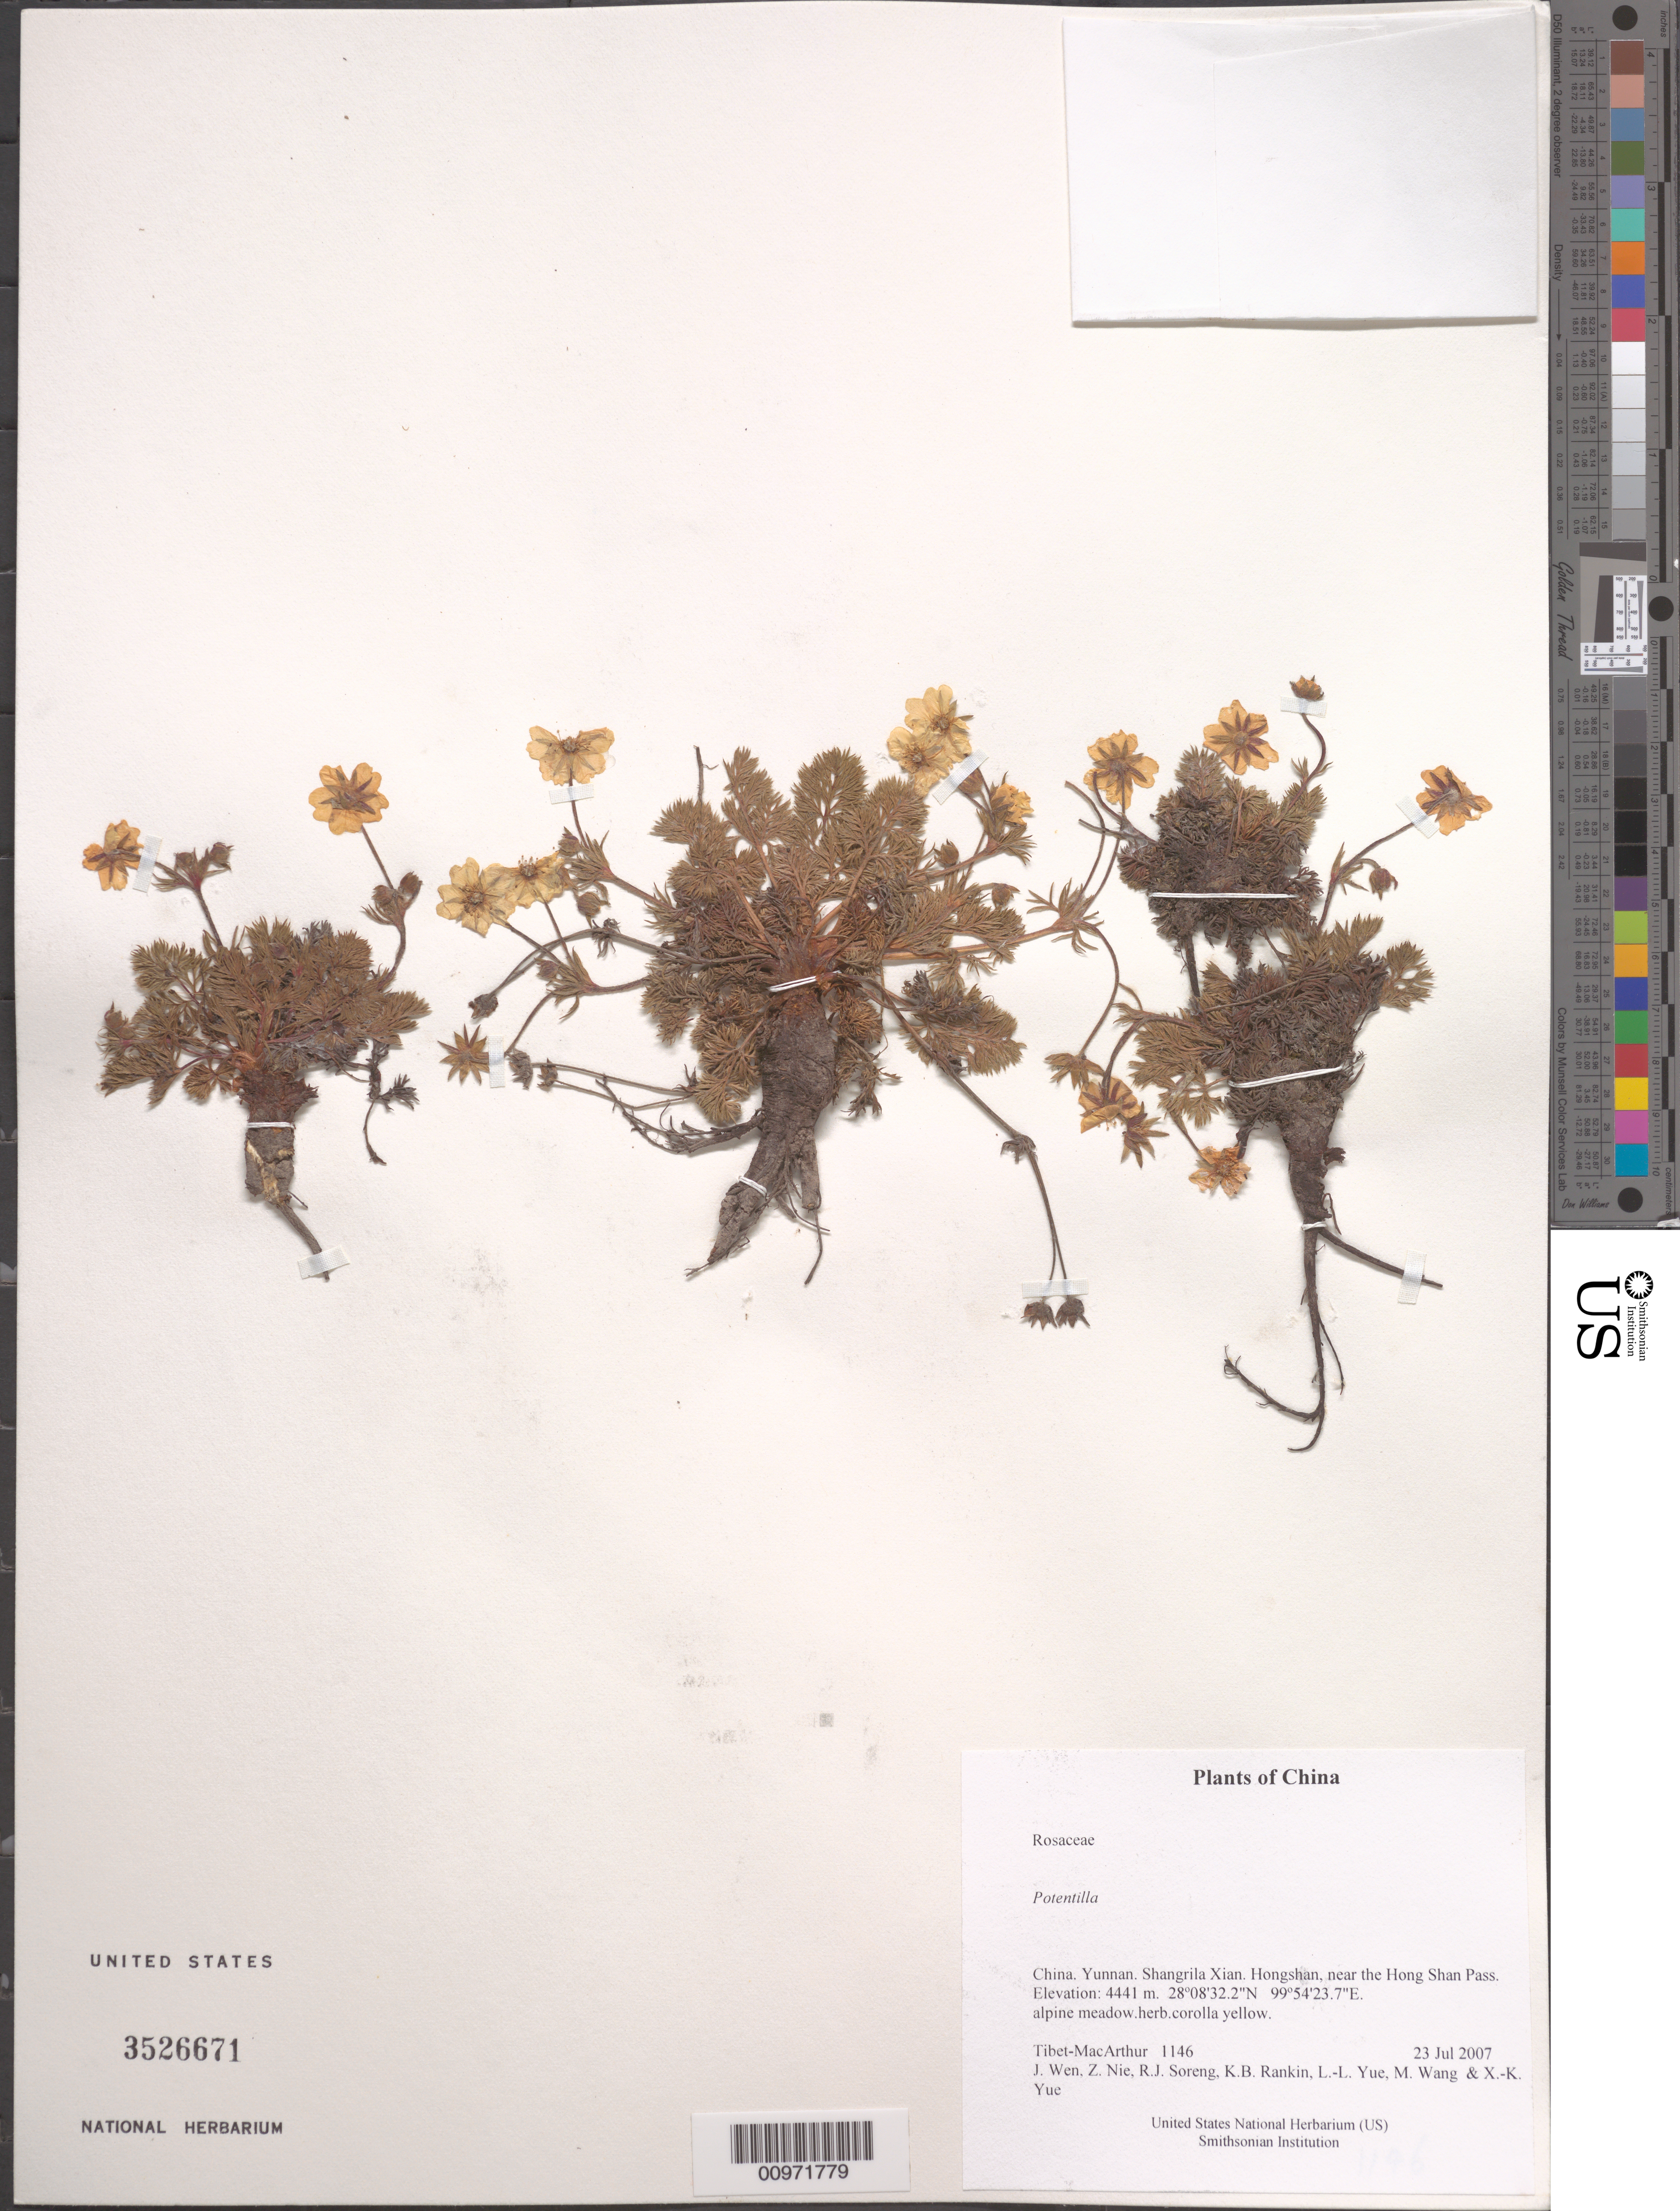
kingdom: Plantae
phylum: Tracheophyta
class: Magnoliopsida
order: Rosales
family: Rosaceae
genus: Potentilla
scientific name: Potentilla sp.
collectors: Tibet-MacArthur, J. Wen, Z. Nie, R. J. Soreng, K. Rankin, L. Yue, M. Wang & X. Yue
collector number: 1146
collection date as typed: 23 Jul 2007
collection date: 2007-07-23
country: China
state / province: Yunnan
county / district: Shangrila Xian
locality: Hongshan, near the Hong Shan Pass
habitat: alpine meadow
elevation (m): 4441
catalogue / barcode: US 3526671